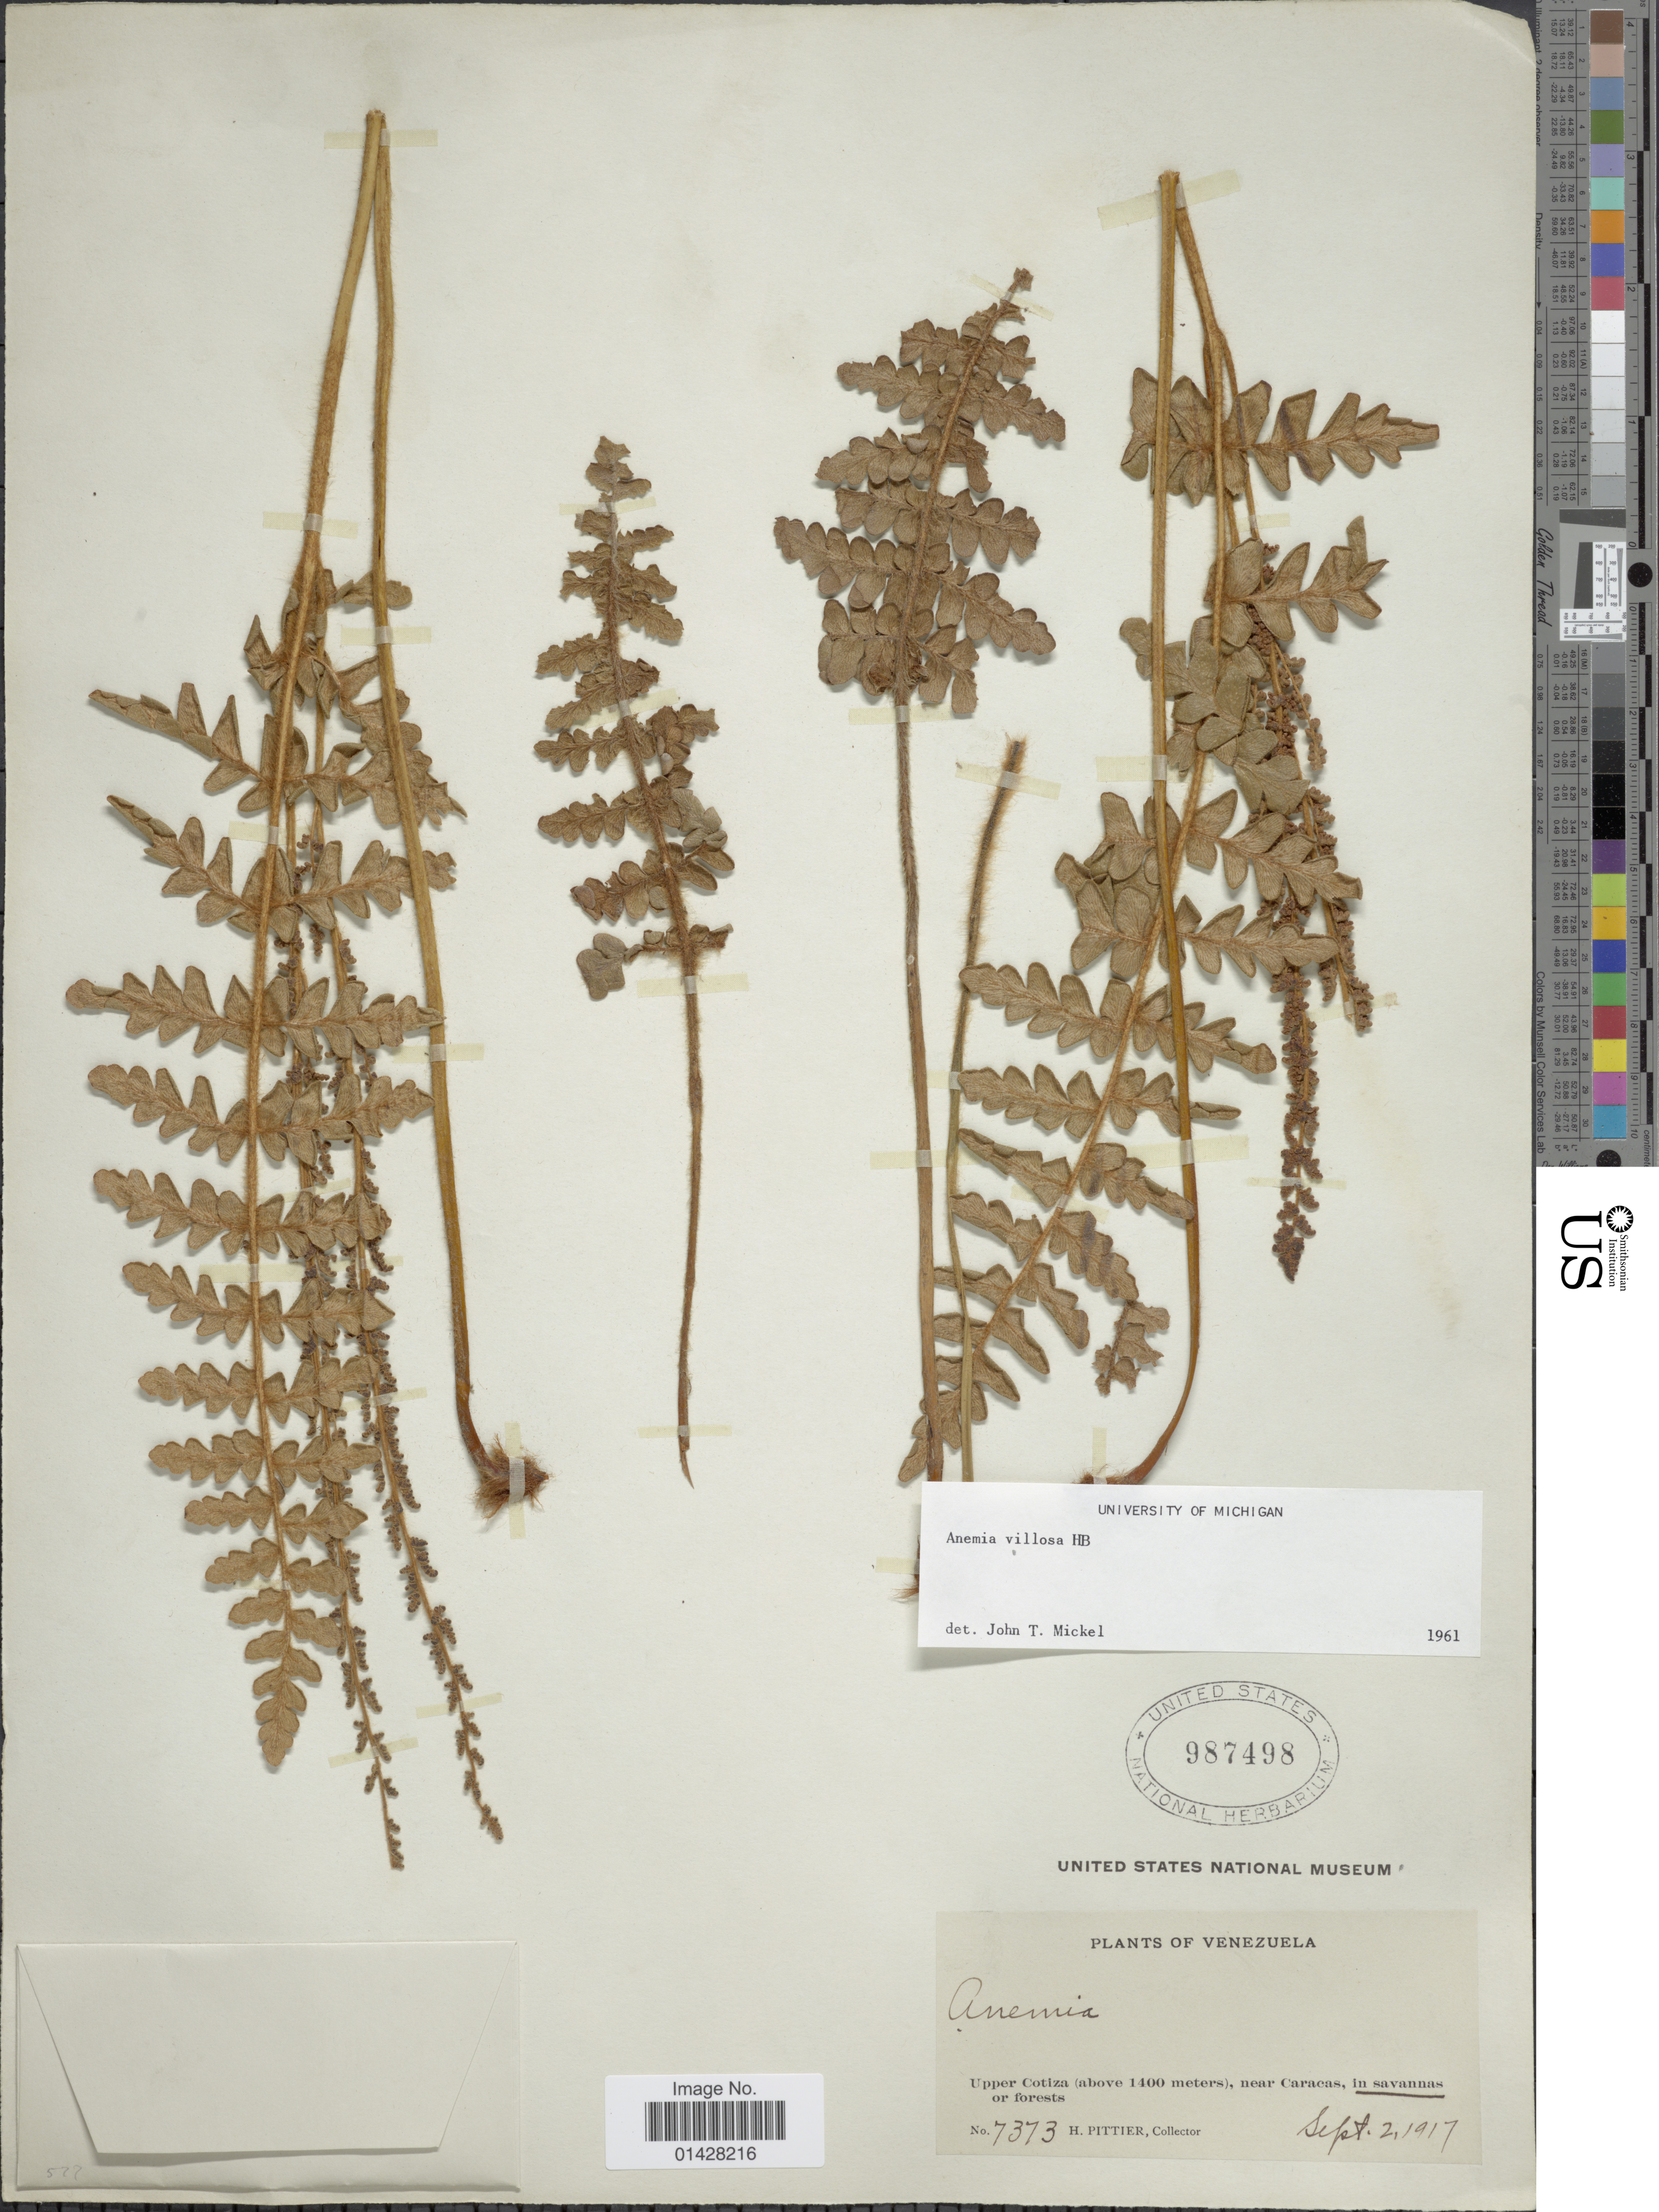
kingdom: Plantae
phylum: Tracheophyta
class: Polypodiopsida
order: Schizaeales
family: Anemiaceae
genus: Anemia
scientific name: Anemia villosa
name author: Humb. & Bonpl. ex Willd.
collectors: H. F. Pittier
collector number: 7373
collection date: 1917-09-02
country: Venezuela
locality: Upper Cotiza, near Caracas, in savannas ir forests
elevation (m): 1400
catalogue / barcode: US 987498